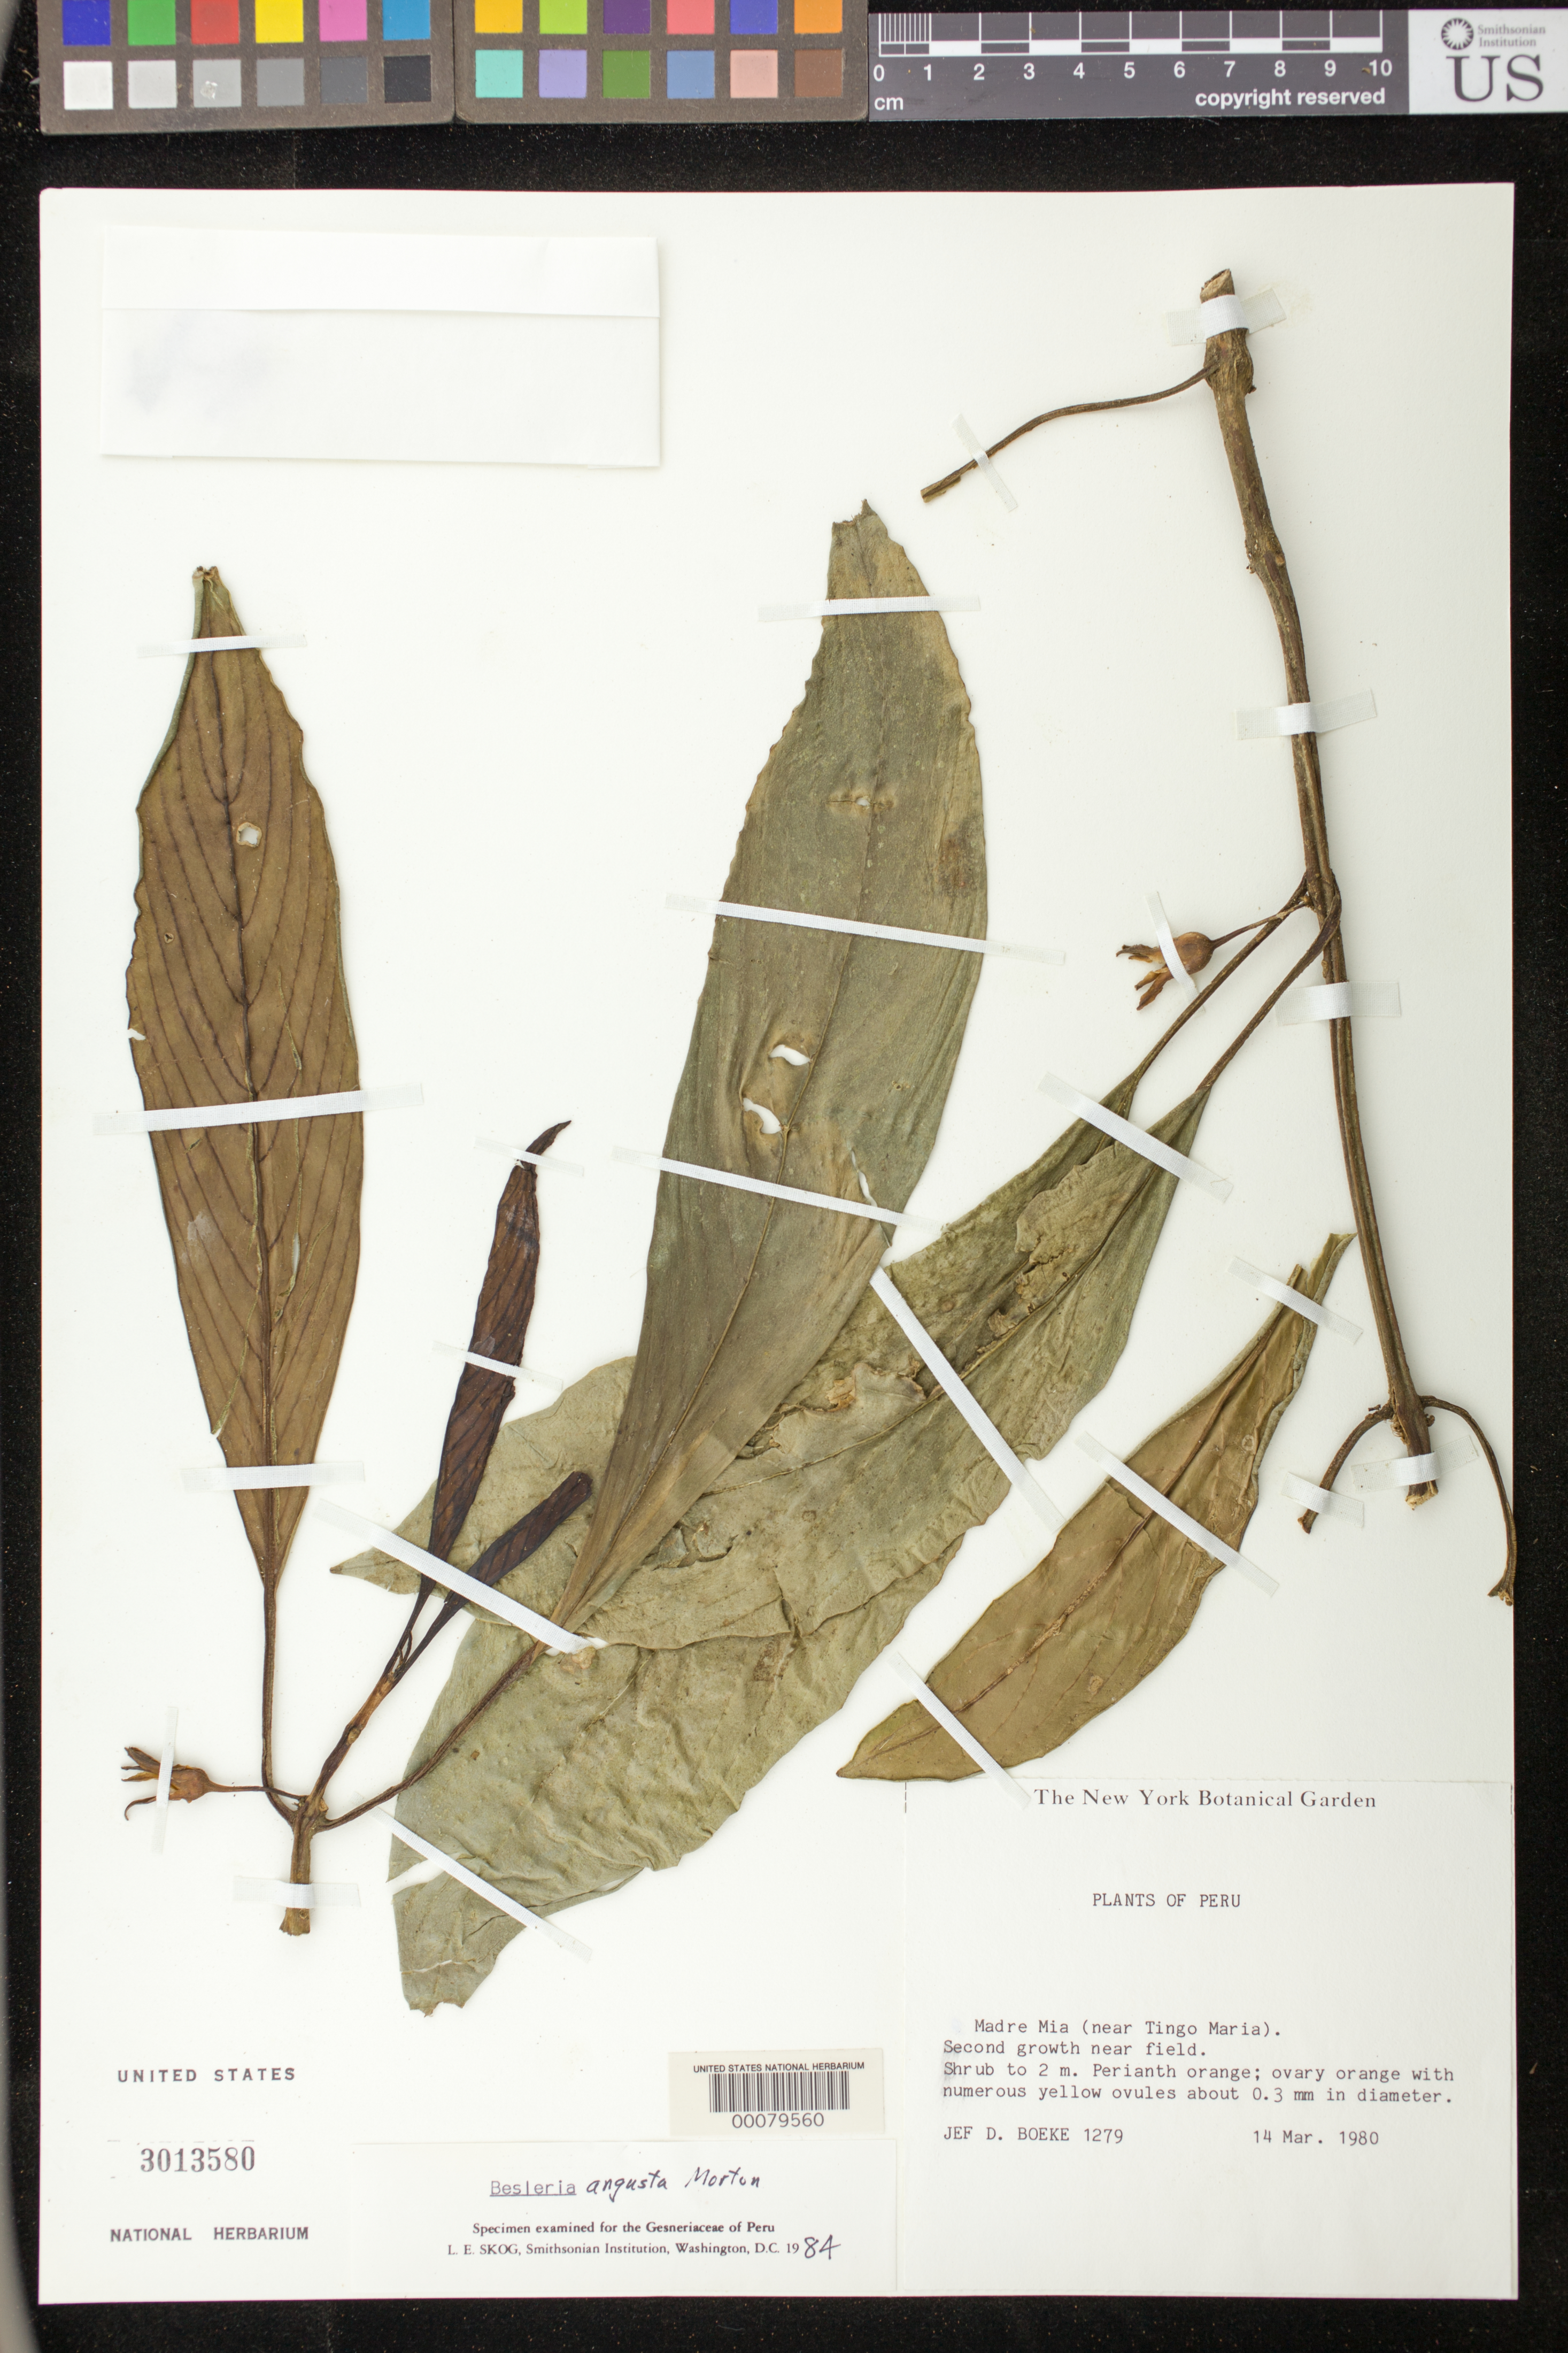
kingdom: Plantae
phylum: Tracheophyta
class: Magnoliopsida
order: Lamiales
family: Gesneriaceae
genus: Besleria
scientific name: Besleria angusta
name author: C.V. Morton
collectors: J. D. Boeke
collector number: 1279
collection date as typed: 14 Mar 1980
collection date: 1980-03-14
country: Peru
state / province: Huánuco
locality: Madre Mia (near Tingo Maria)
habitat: Second growth near field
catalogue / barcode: US 3013580